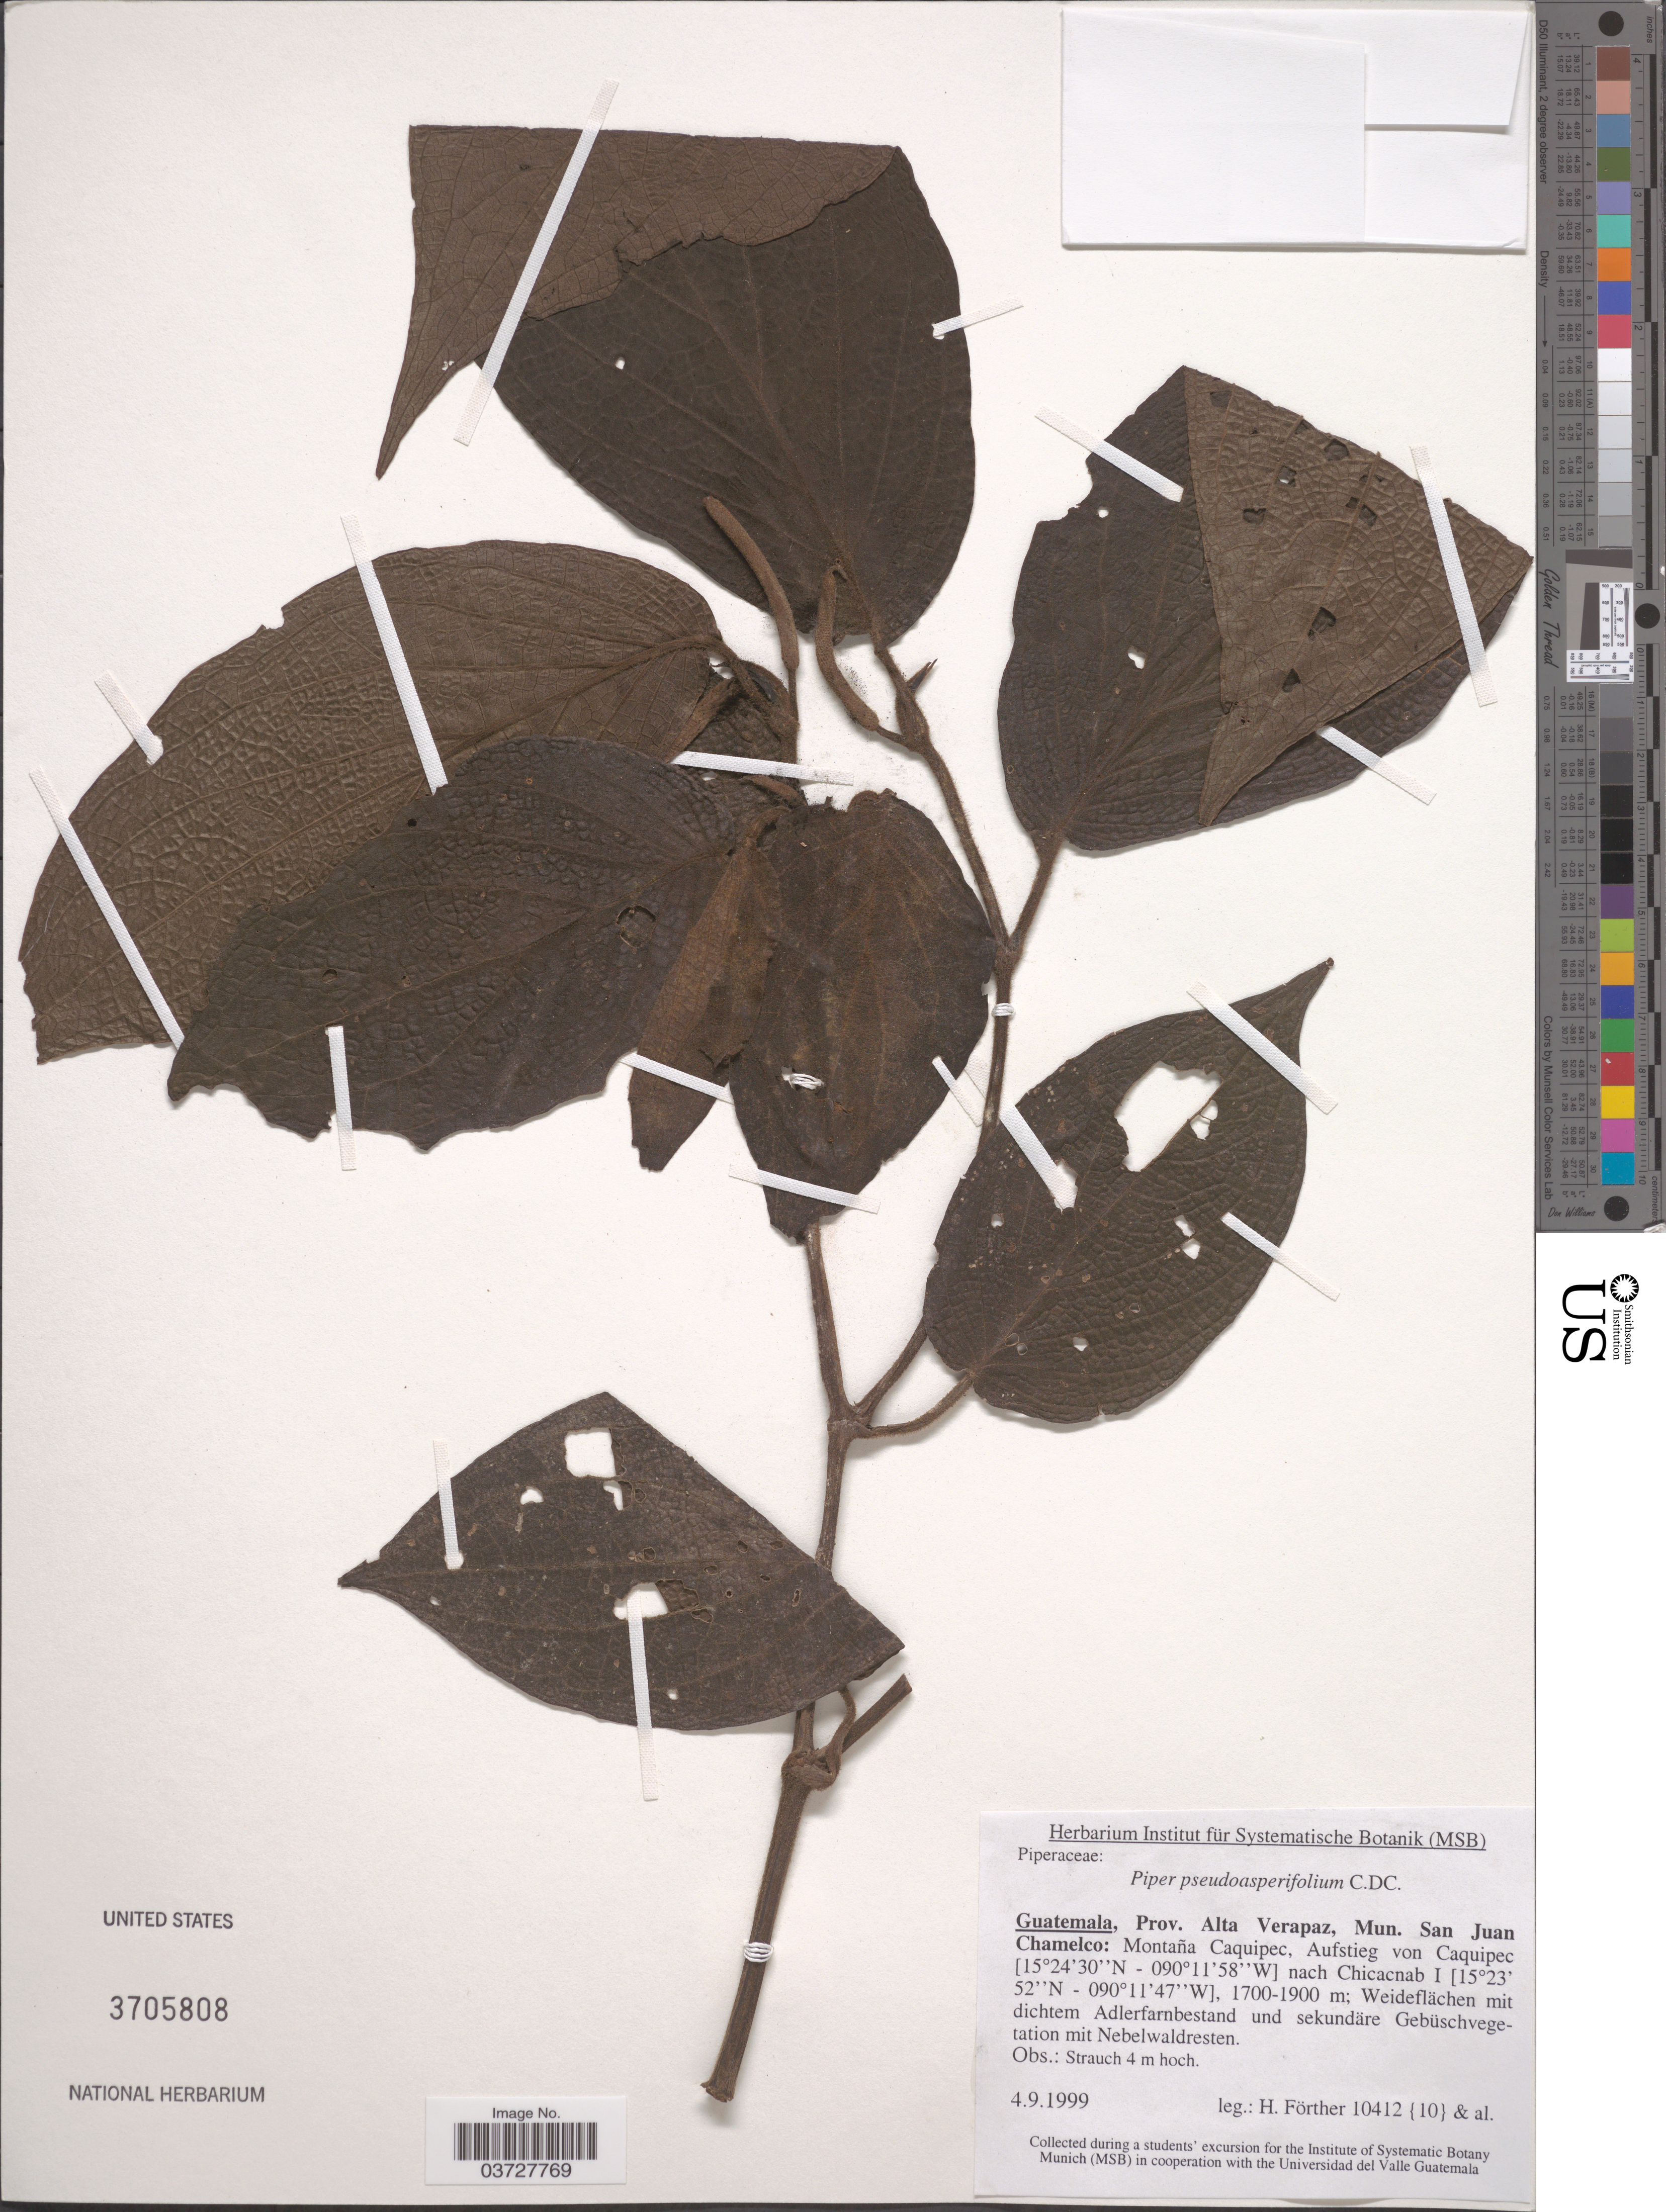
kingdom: Plantae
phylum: Tracheophyta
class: Magnoliopsida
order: Piperales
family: Piperaceae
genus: Piper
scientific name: Piper pseudoasperifolium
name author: C. DC.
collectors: H. Förther & et al.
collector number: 10412 {10}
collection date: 1999-09-04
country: Guatemala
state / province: Alta Verapaz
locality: Mun. San Juan Chamelco: Montaña Caquipec, Aufstieg von Caquipec nach Chicacnab.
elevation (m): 1700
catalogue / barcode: US 3705808